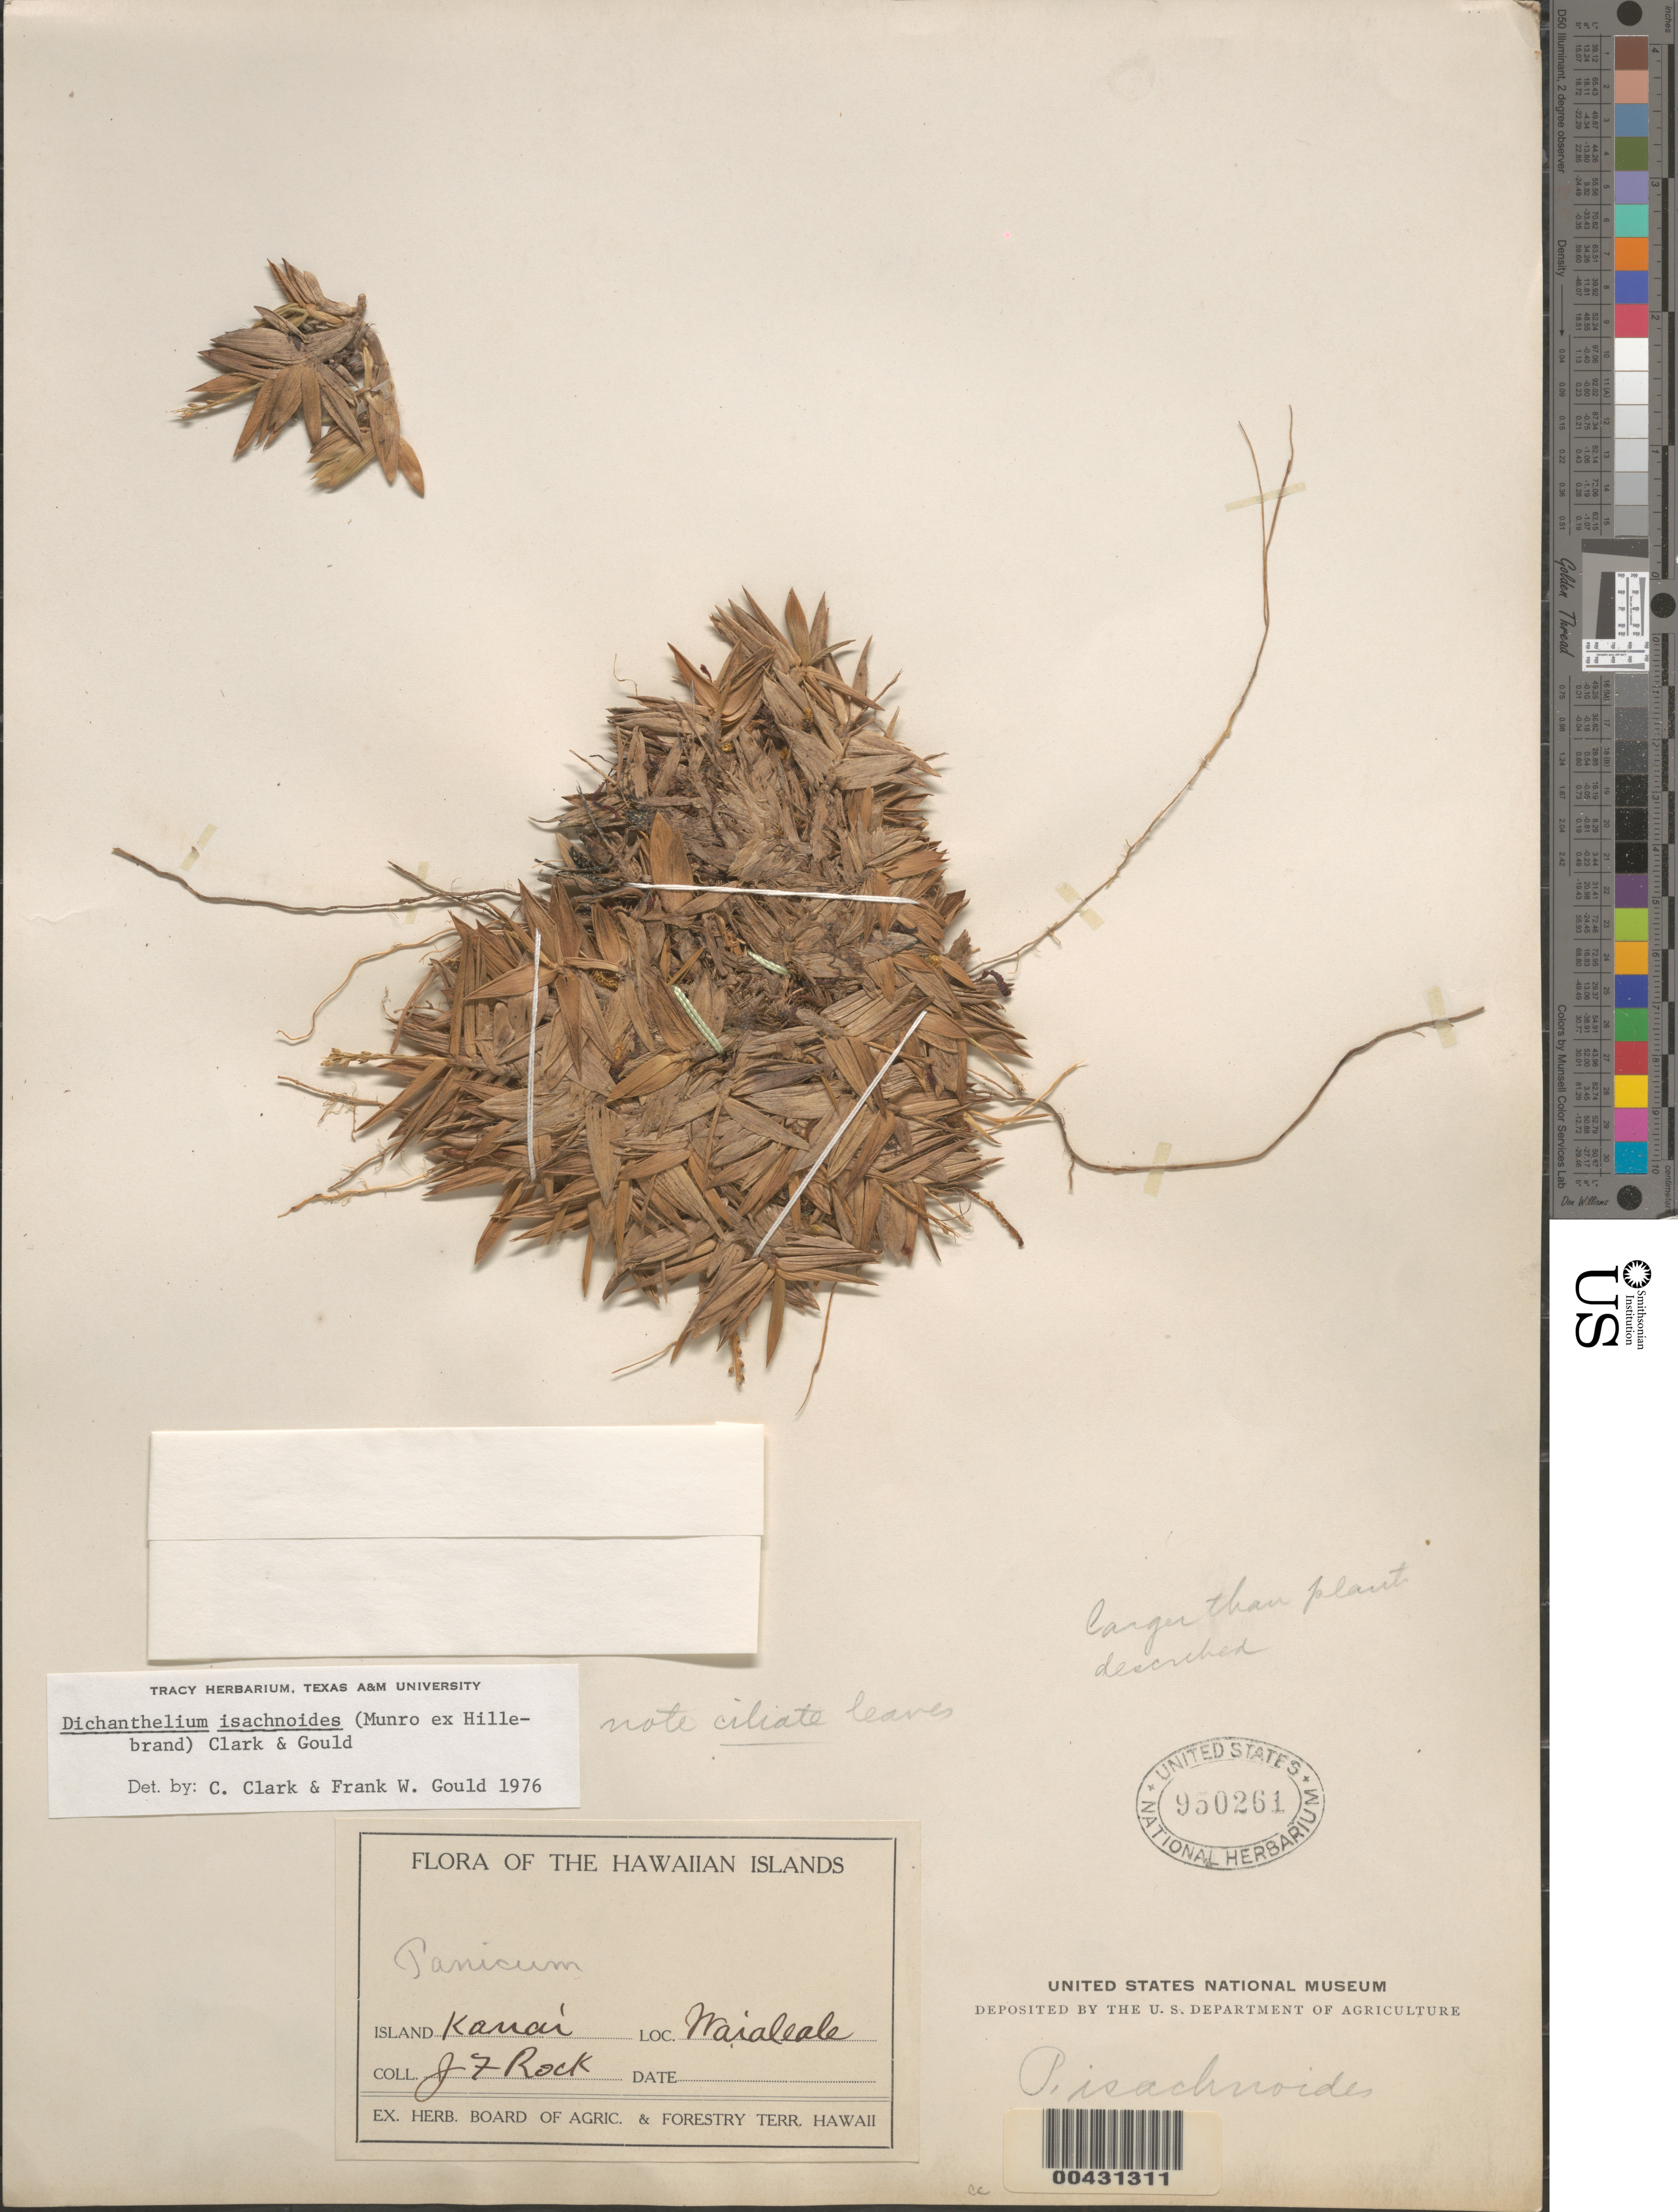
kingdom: Plantae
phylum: Tracheophyta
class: Liliopsida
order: Poales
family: Poaceae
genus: Dichanthelium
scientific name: Dichanthelium isachnoides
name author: (Munro ex Hillebr.) C.A. Clark & Gould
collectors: J. F. Rock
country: United States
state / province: Hawaii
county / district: Kauai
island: Kaua'i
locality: Waialeale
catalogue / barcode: US 950261